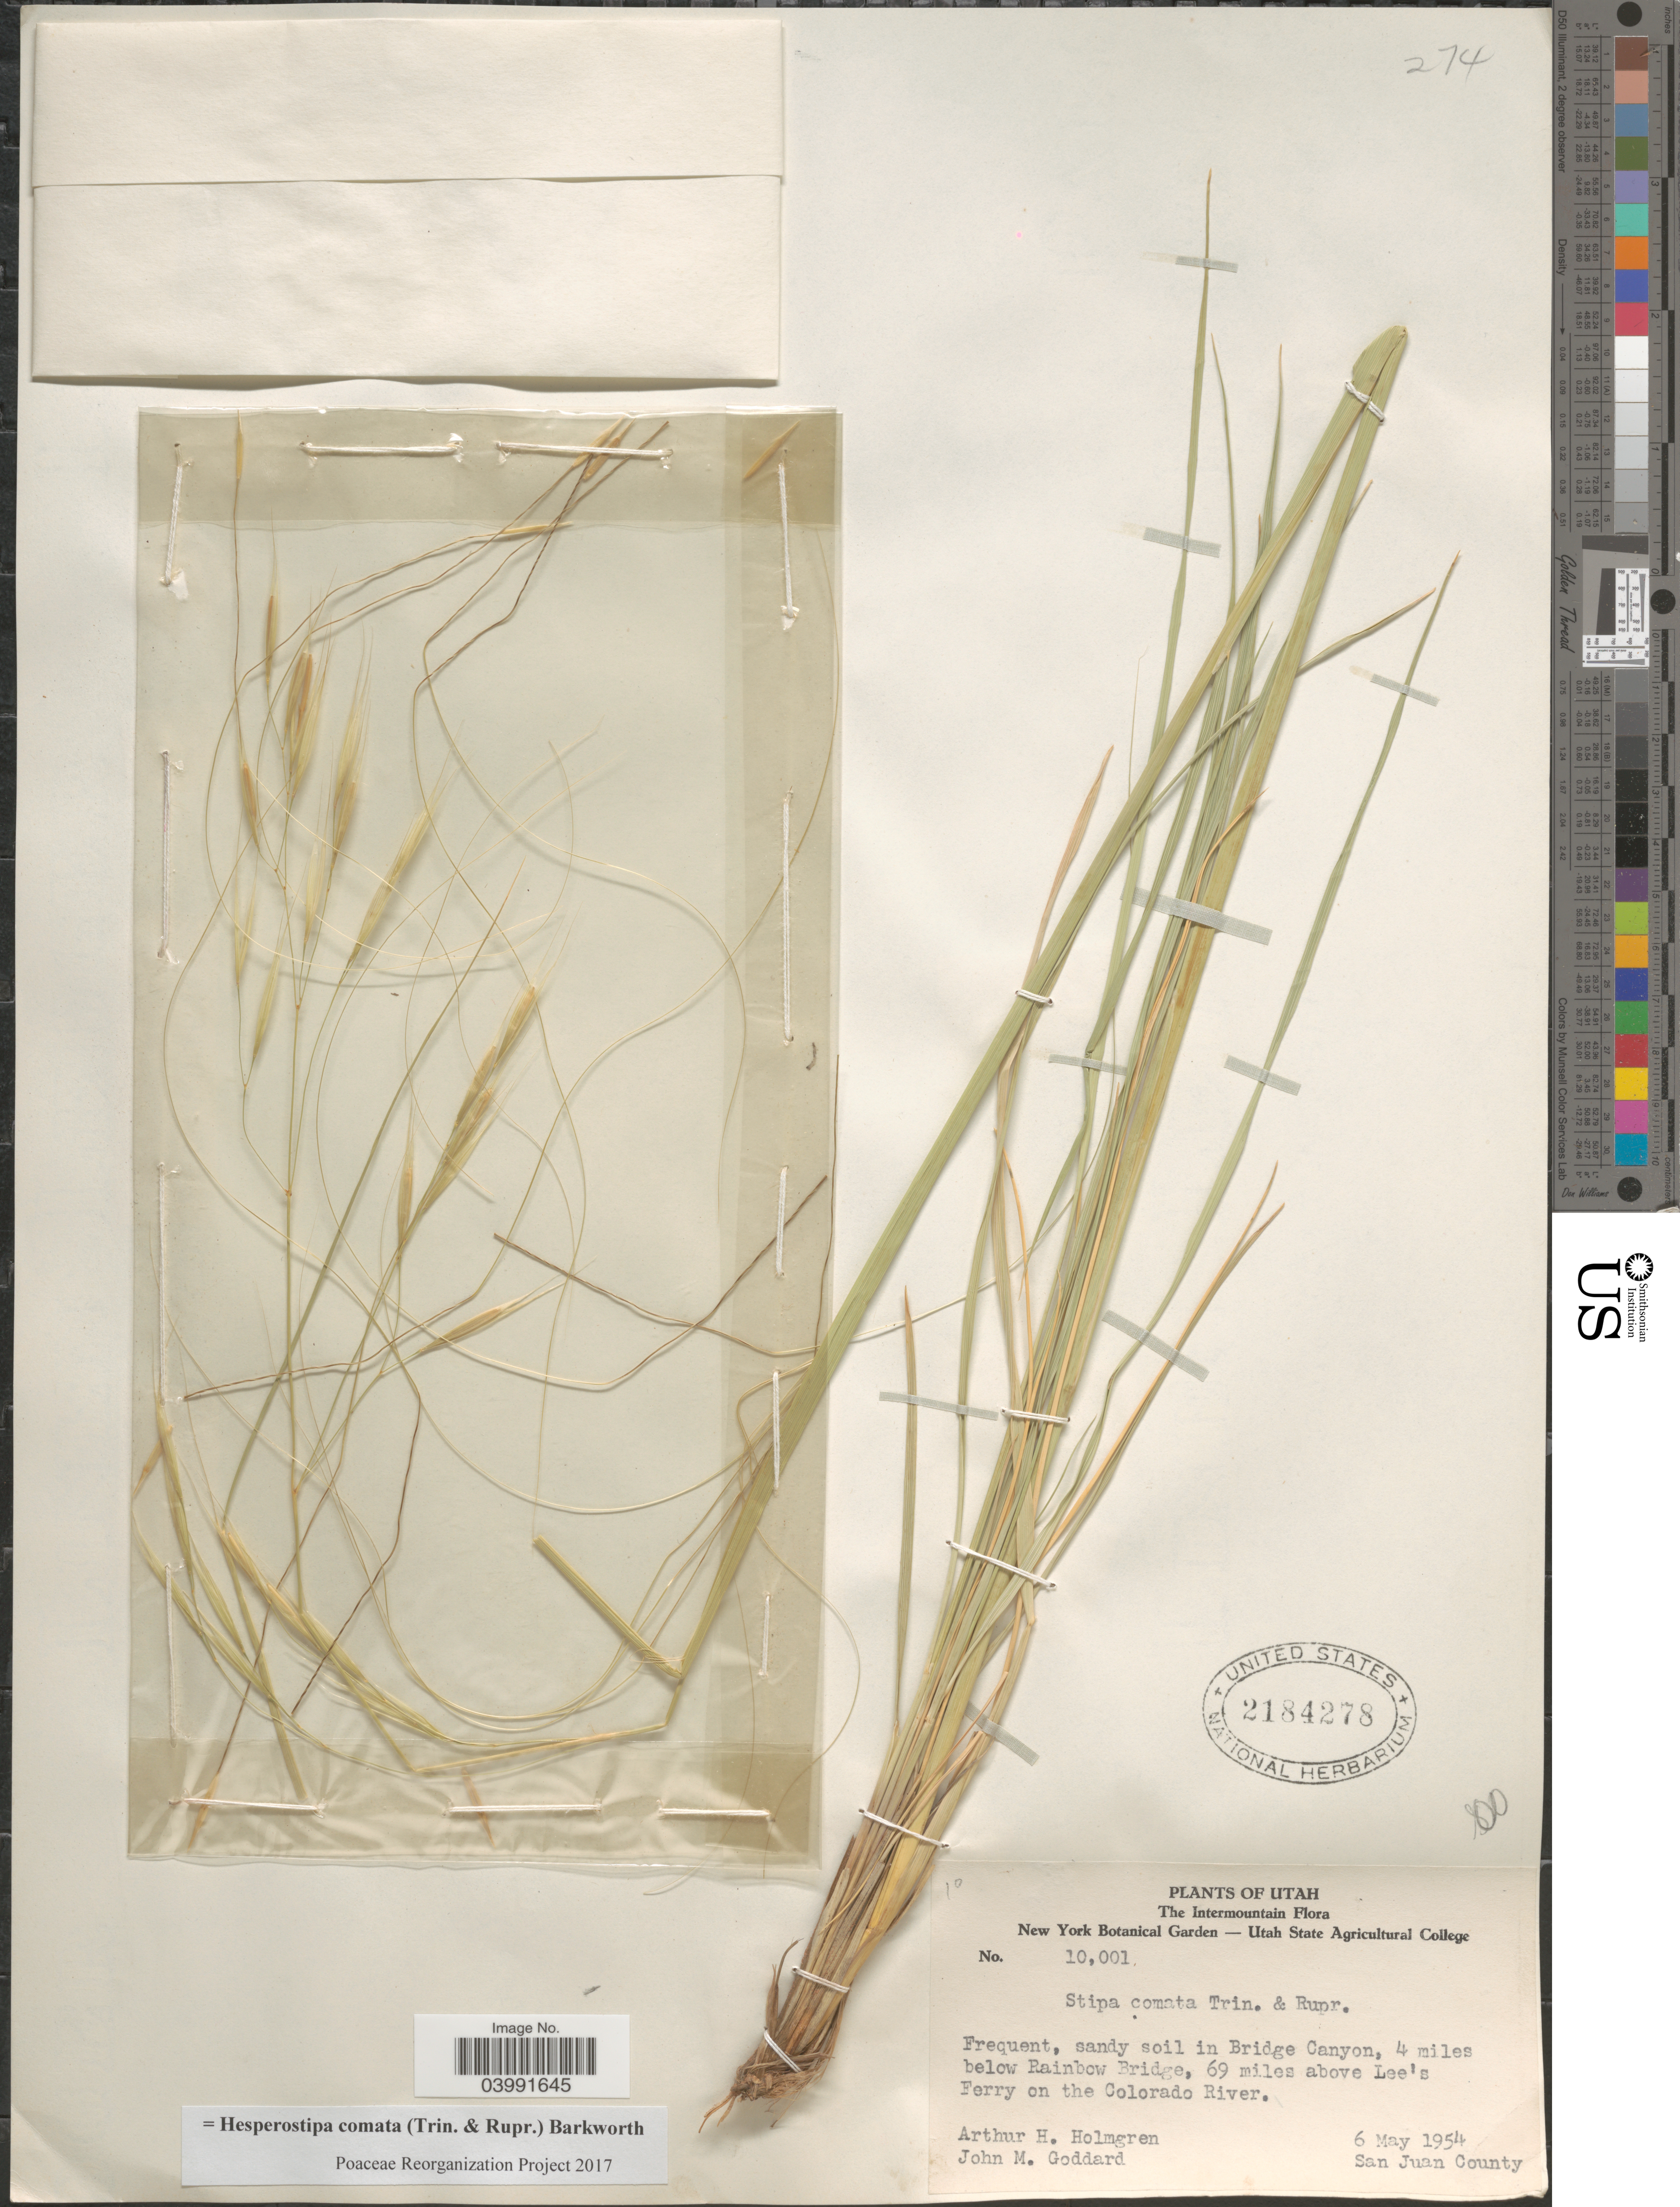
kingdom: Plantae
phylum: Tracheophyta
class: Liliopsida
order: Poales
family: Poaceae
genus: Hesperostipa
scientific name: Hesperostipa comata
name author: (Trin. & Rupr.) Barkworth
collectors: A. H. Holmgren & J. Goddard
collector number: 10001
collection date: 1954-05-06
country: United States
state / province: Utah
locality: The Intermountain. In Bridge Canyon, 4 miles below Rainbow Bridge, 69 miles above Lee's Ferry on the Colorado River. San Juan County.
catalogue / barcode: US 2184278